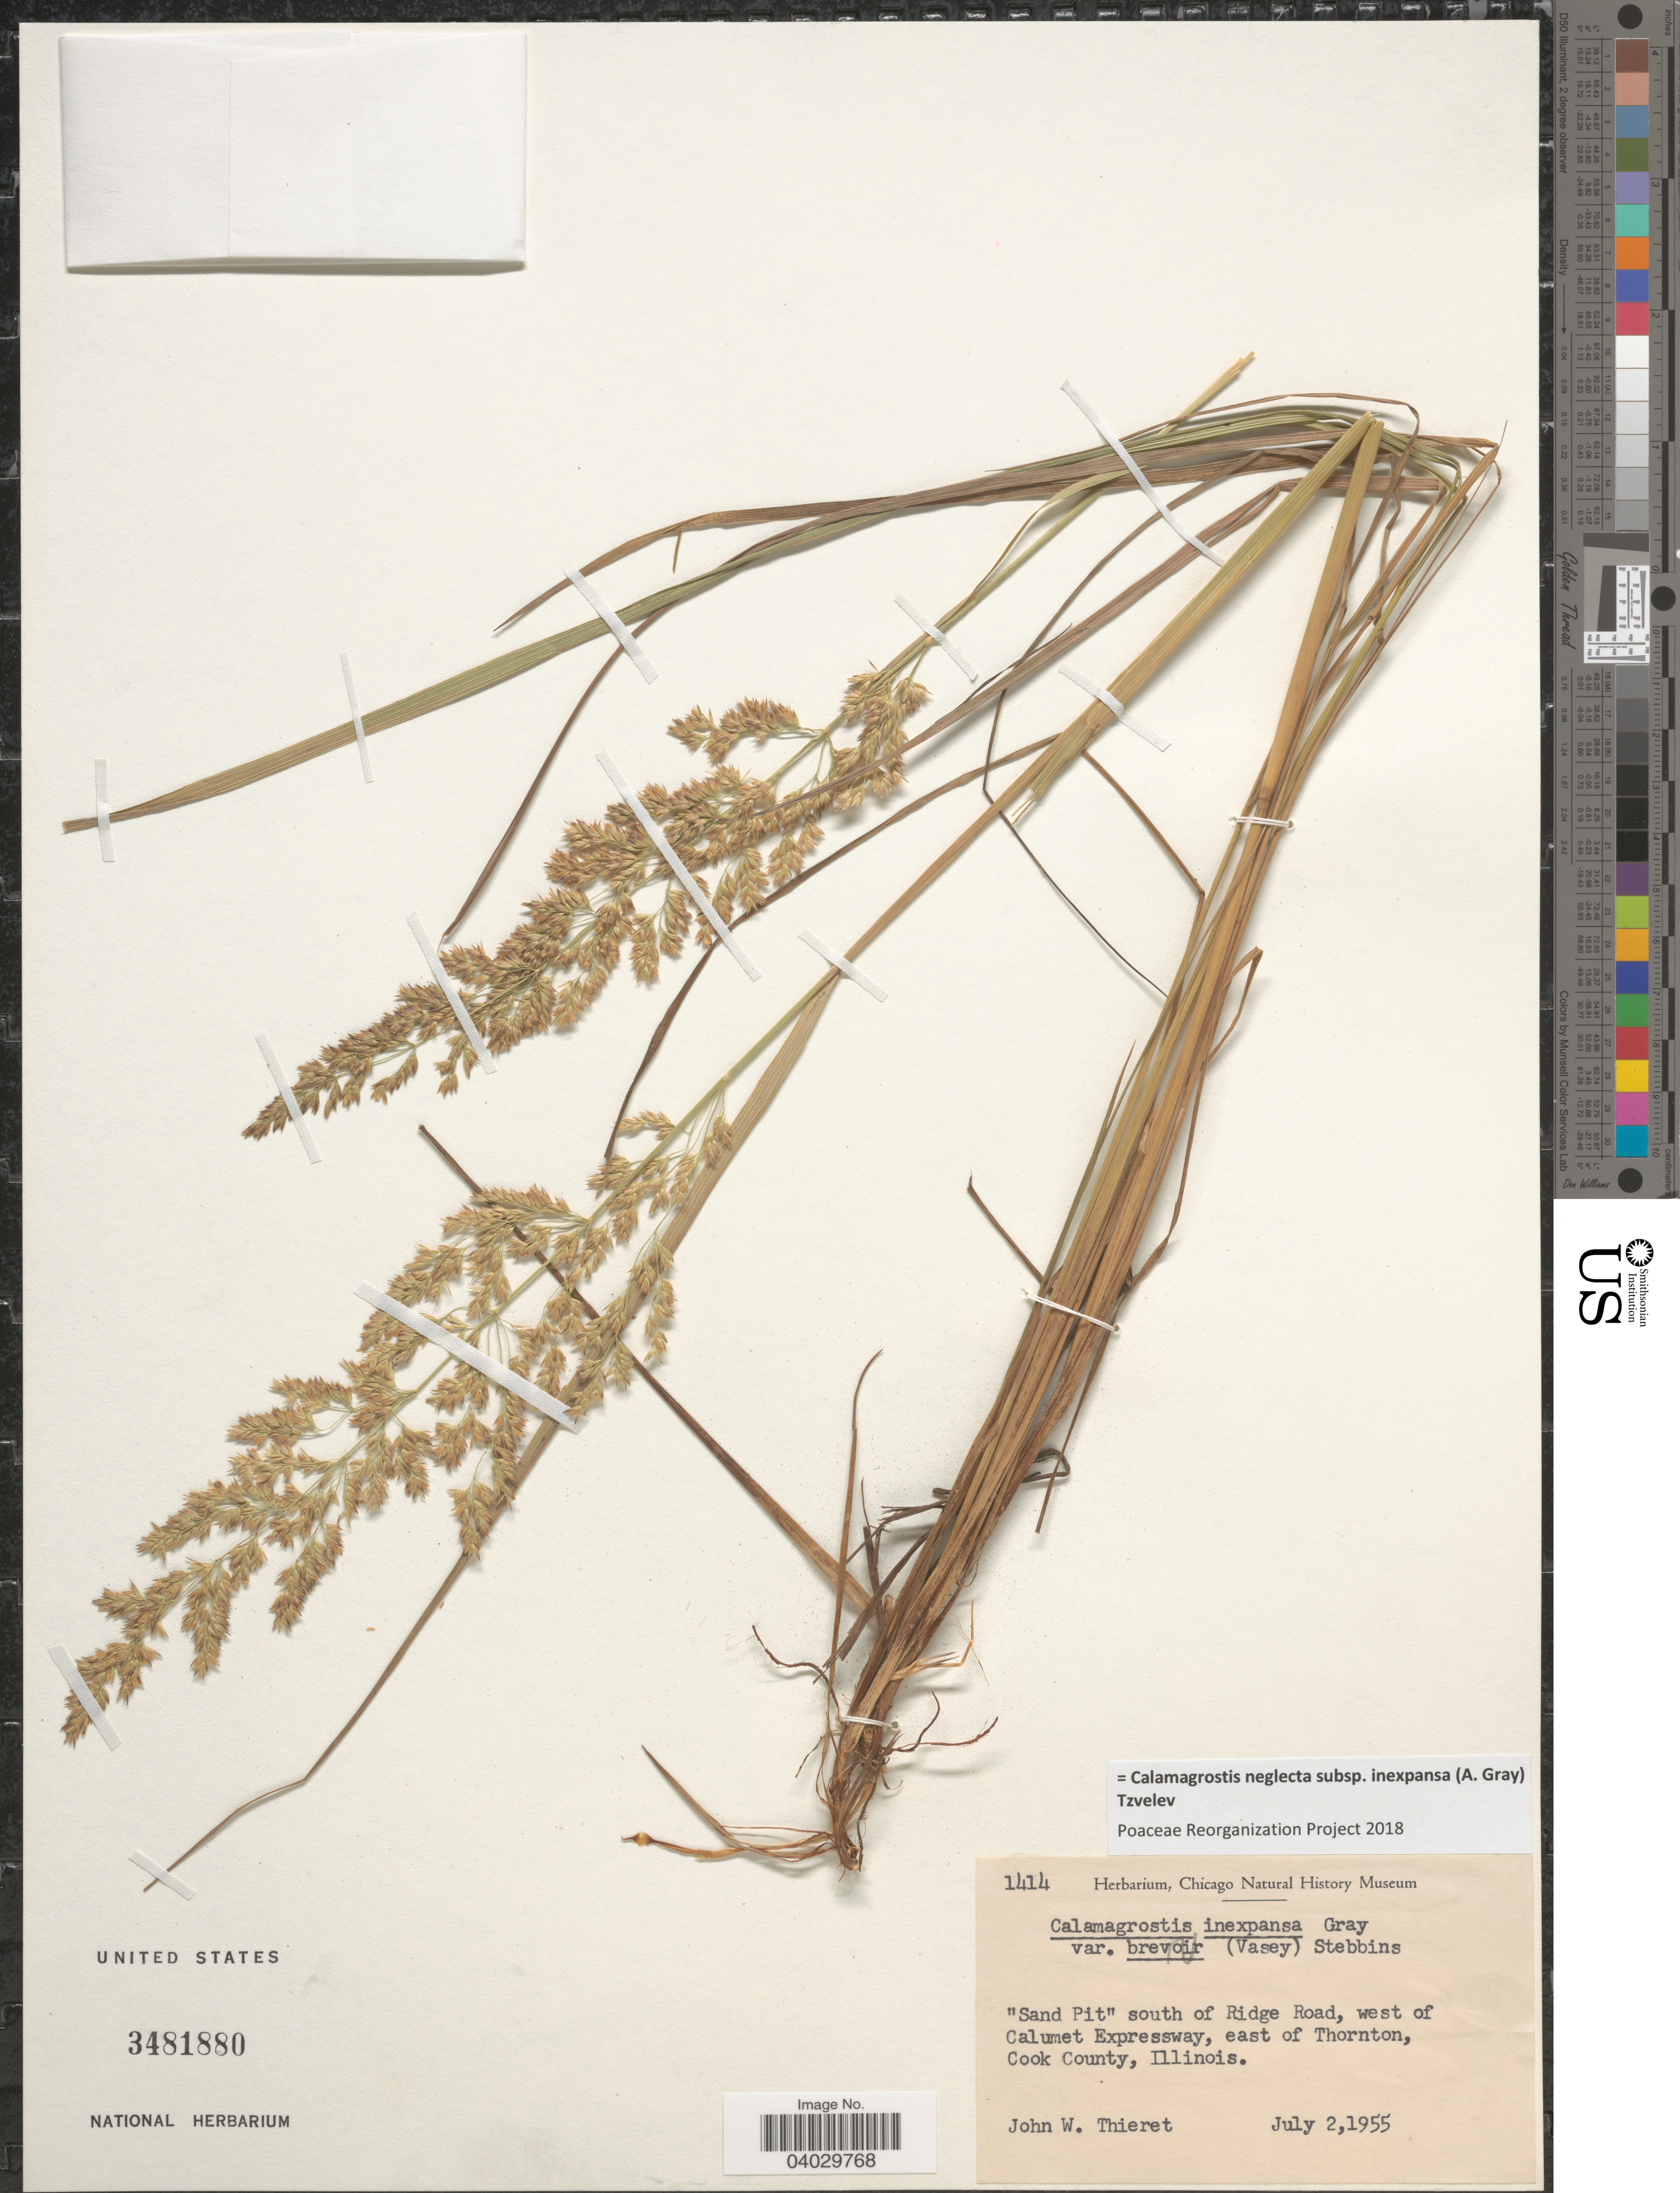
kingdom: Plantae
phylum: Tracheophyta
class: Liliopsida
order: Poales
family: Poaceae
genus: Calamagrostis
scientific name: Calamagrostis neglecta subsp. inexpansa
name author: (A. Gray) Tzvelev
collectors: J. W. Thieret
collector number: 1414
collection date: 1955-07-02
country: United States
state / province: Illinois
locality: Sand Pit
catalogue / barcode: US 3481880